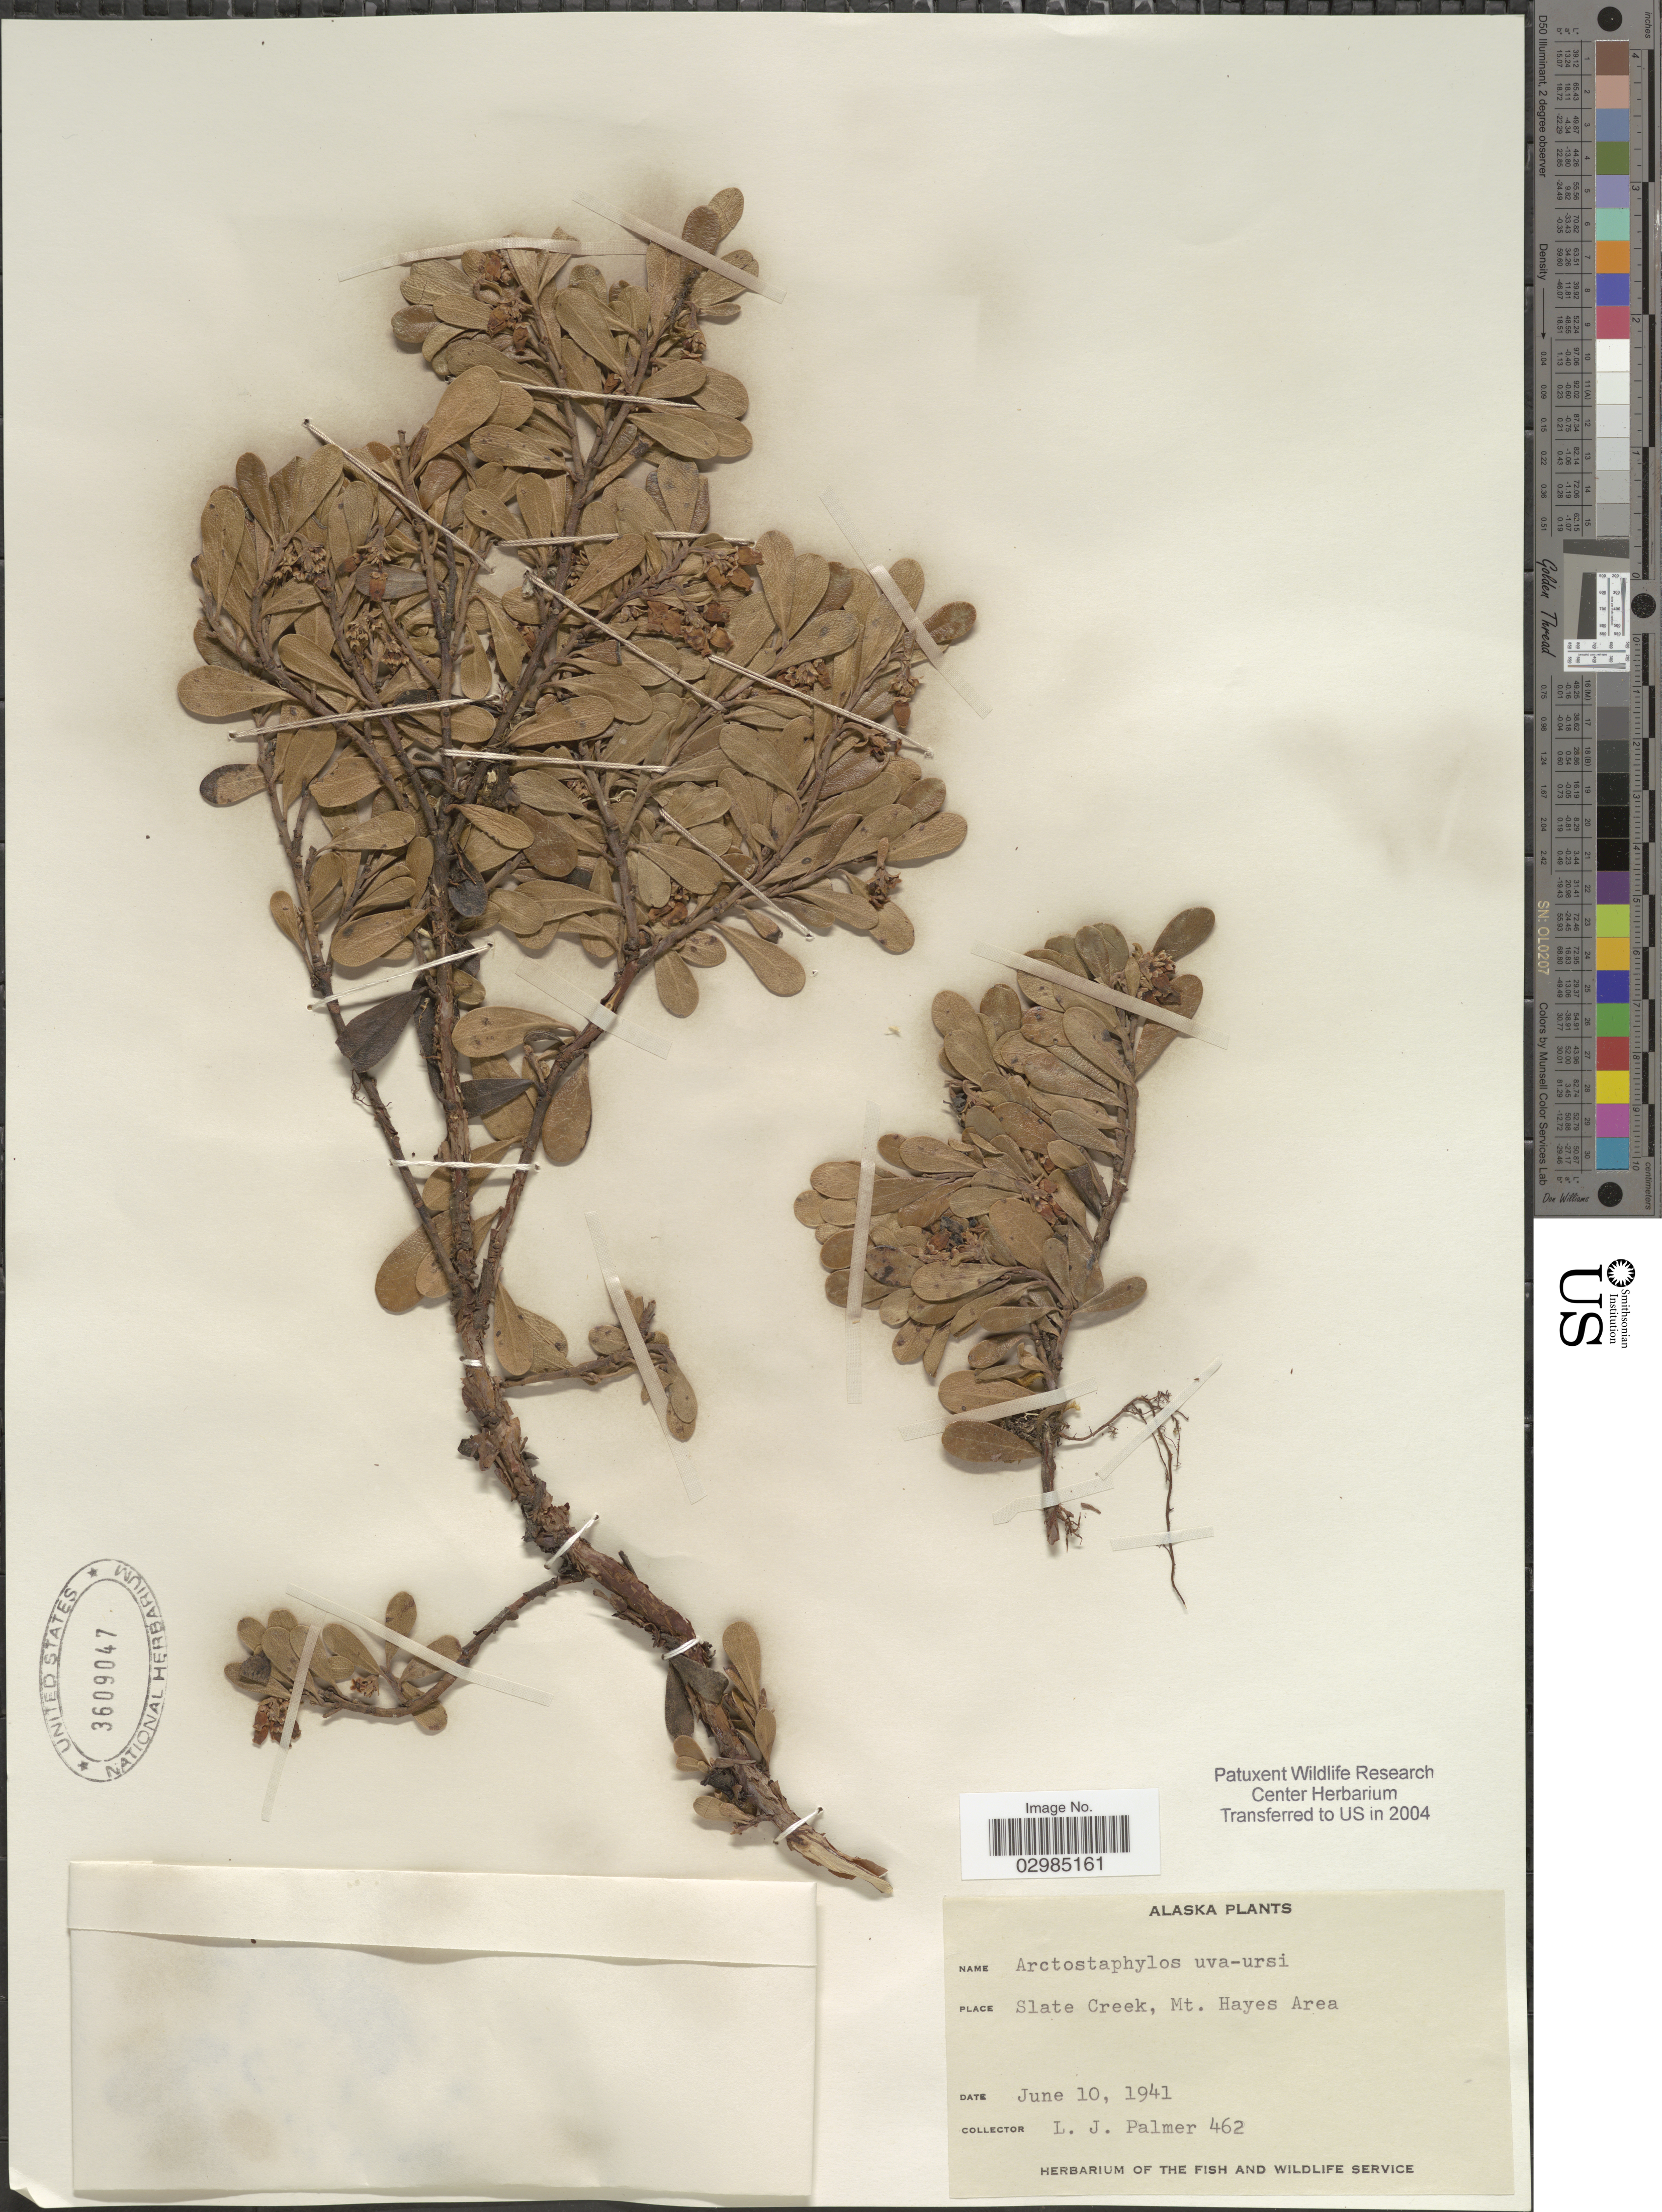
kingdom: Plantae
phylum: Tracheophyta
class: Magnoliopsida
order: Ericales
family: Ericaceae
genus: Arctostaphylos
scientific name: Arctostaphylos uva-ursi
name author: (L.) Spreng.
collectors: L. J. Palmer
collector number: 462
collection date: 1941-06-10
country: United States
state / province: Alaska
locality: Slate Creek, Mt. Hayes Area.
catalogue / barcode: US 3609047